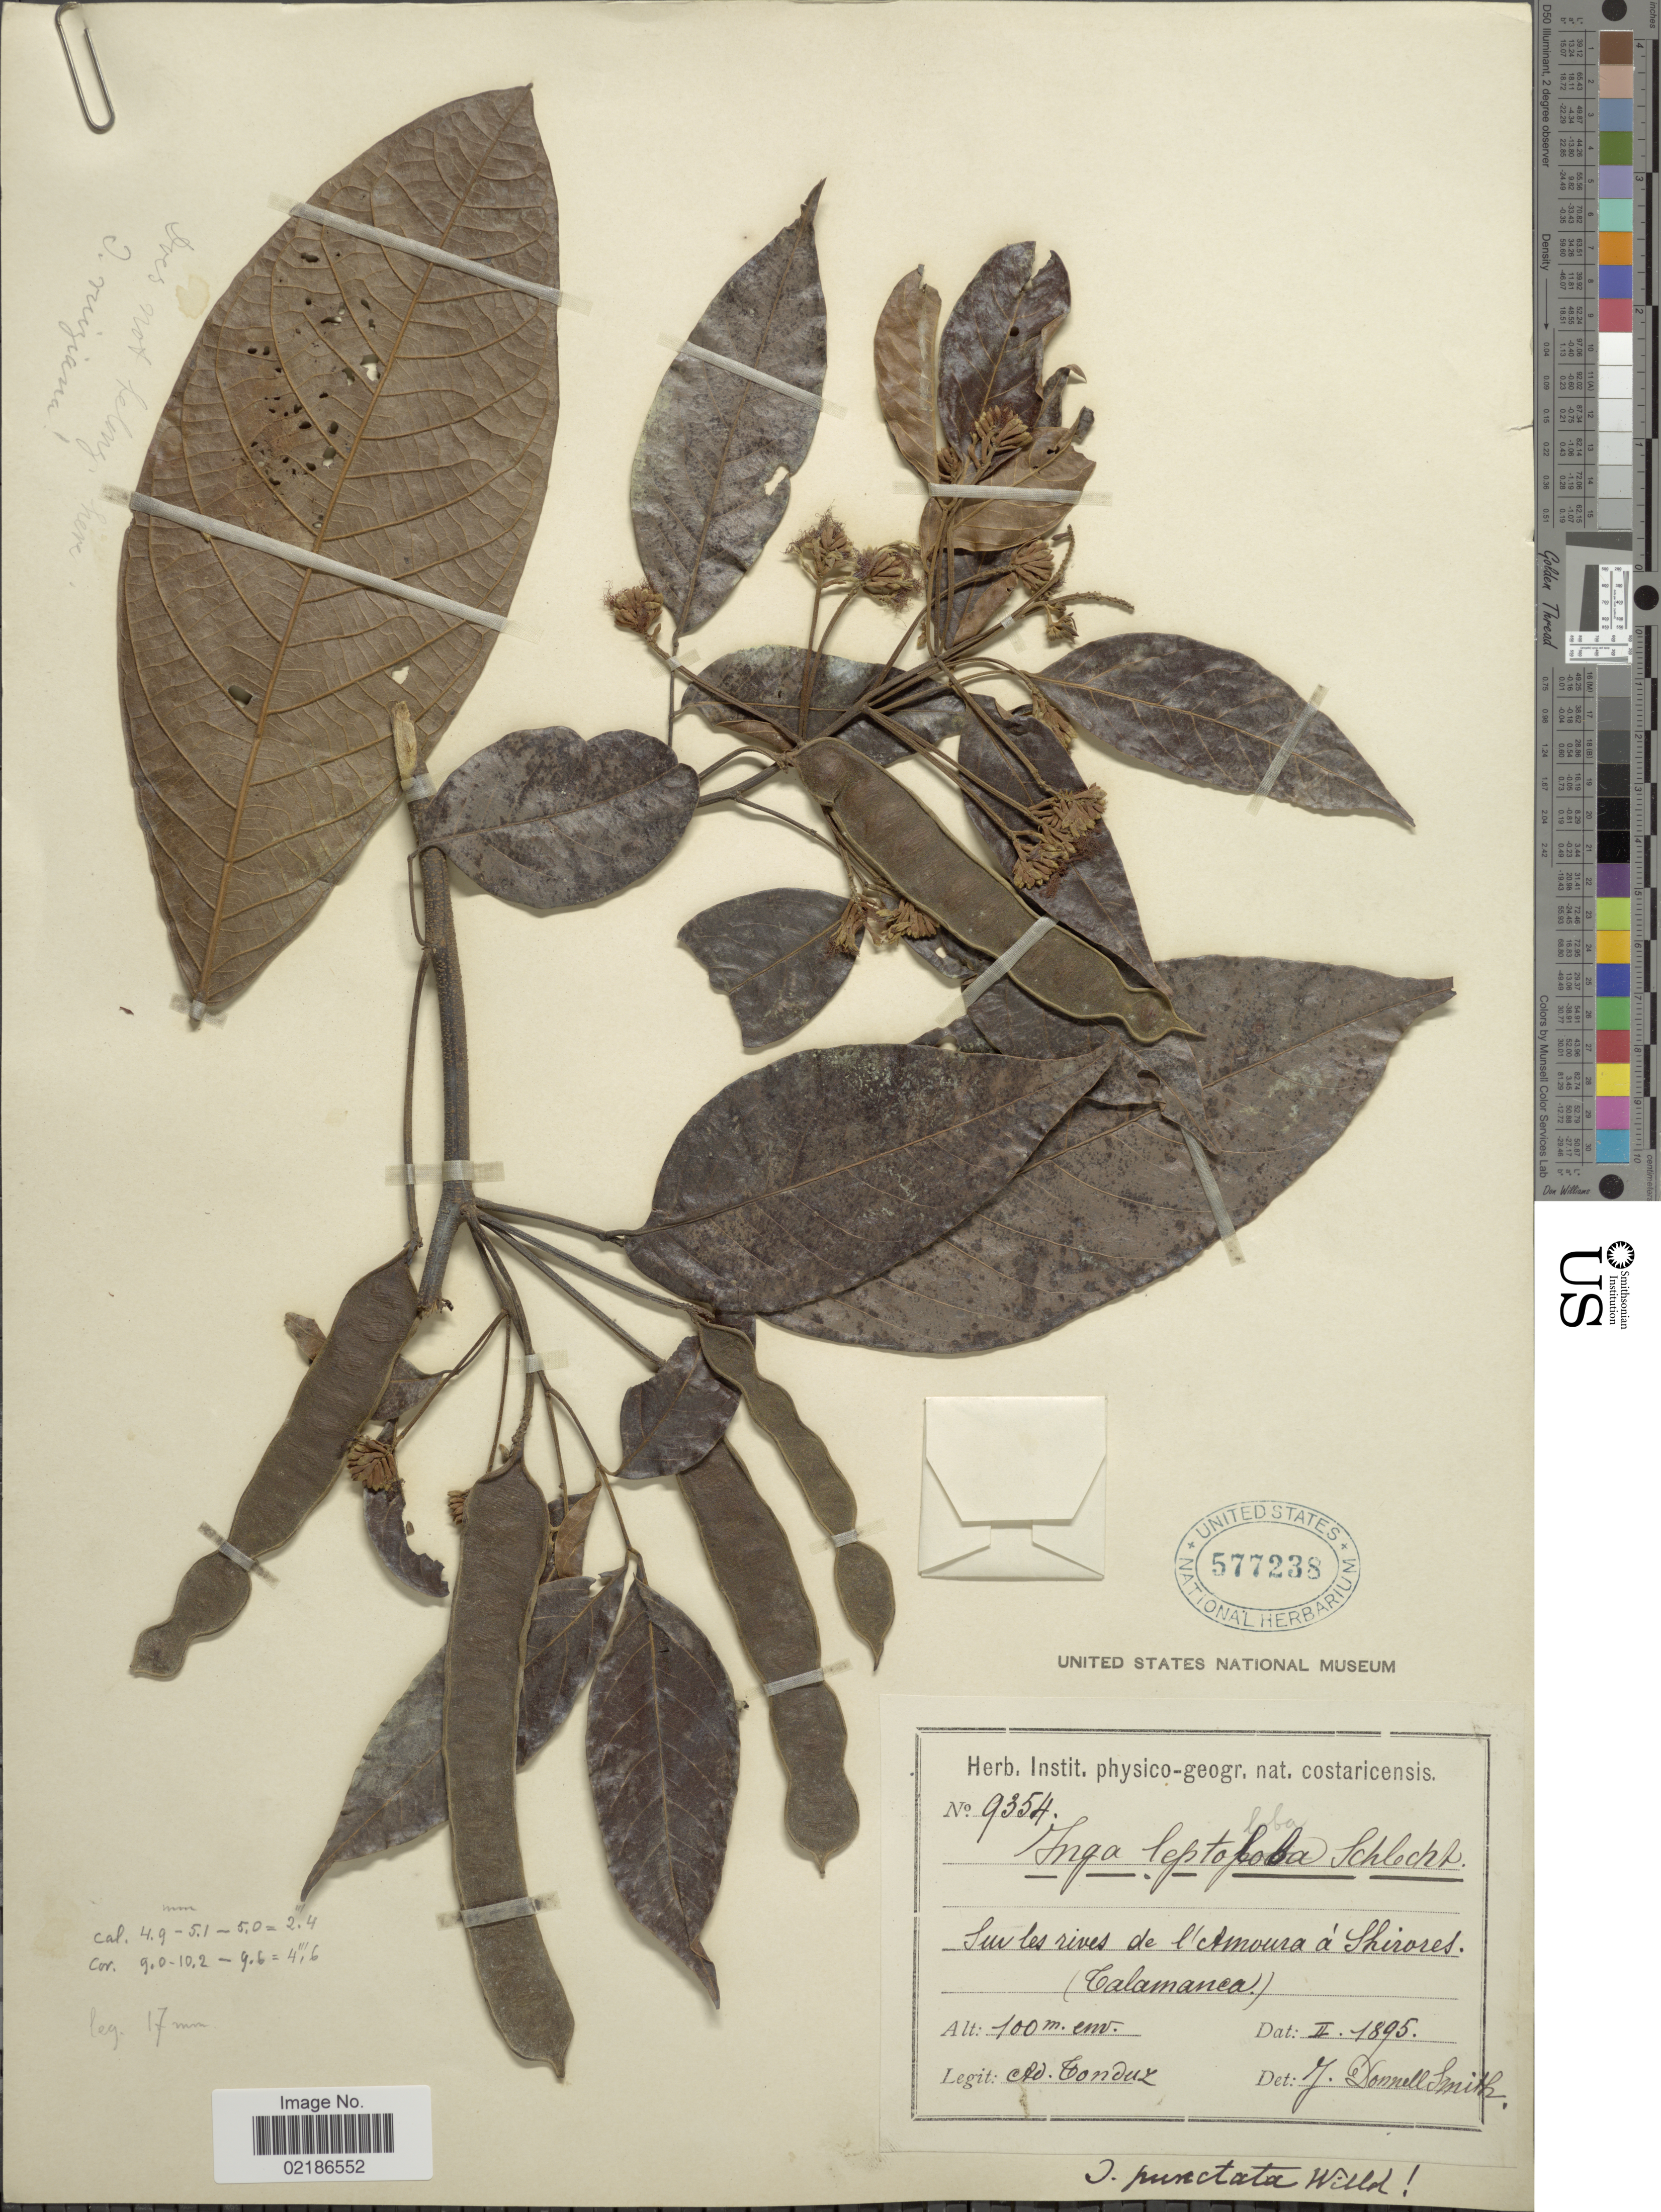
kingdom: Plantae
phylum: Tracheophyta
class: Magnoliopsida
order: Fabales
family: Fabaceae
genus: Inga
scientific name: Inga punctata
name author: Willd.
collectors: A. Tonduz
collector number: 9354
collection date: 1895-02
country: Costa Rica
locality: Sur les rives de l'Amoura a Shirores, Talamanca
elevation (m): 100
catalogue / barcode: US 577238